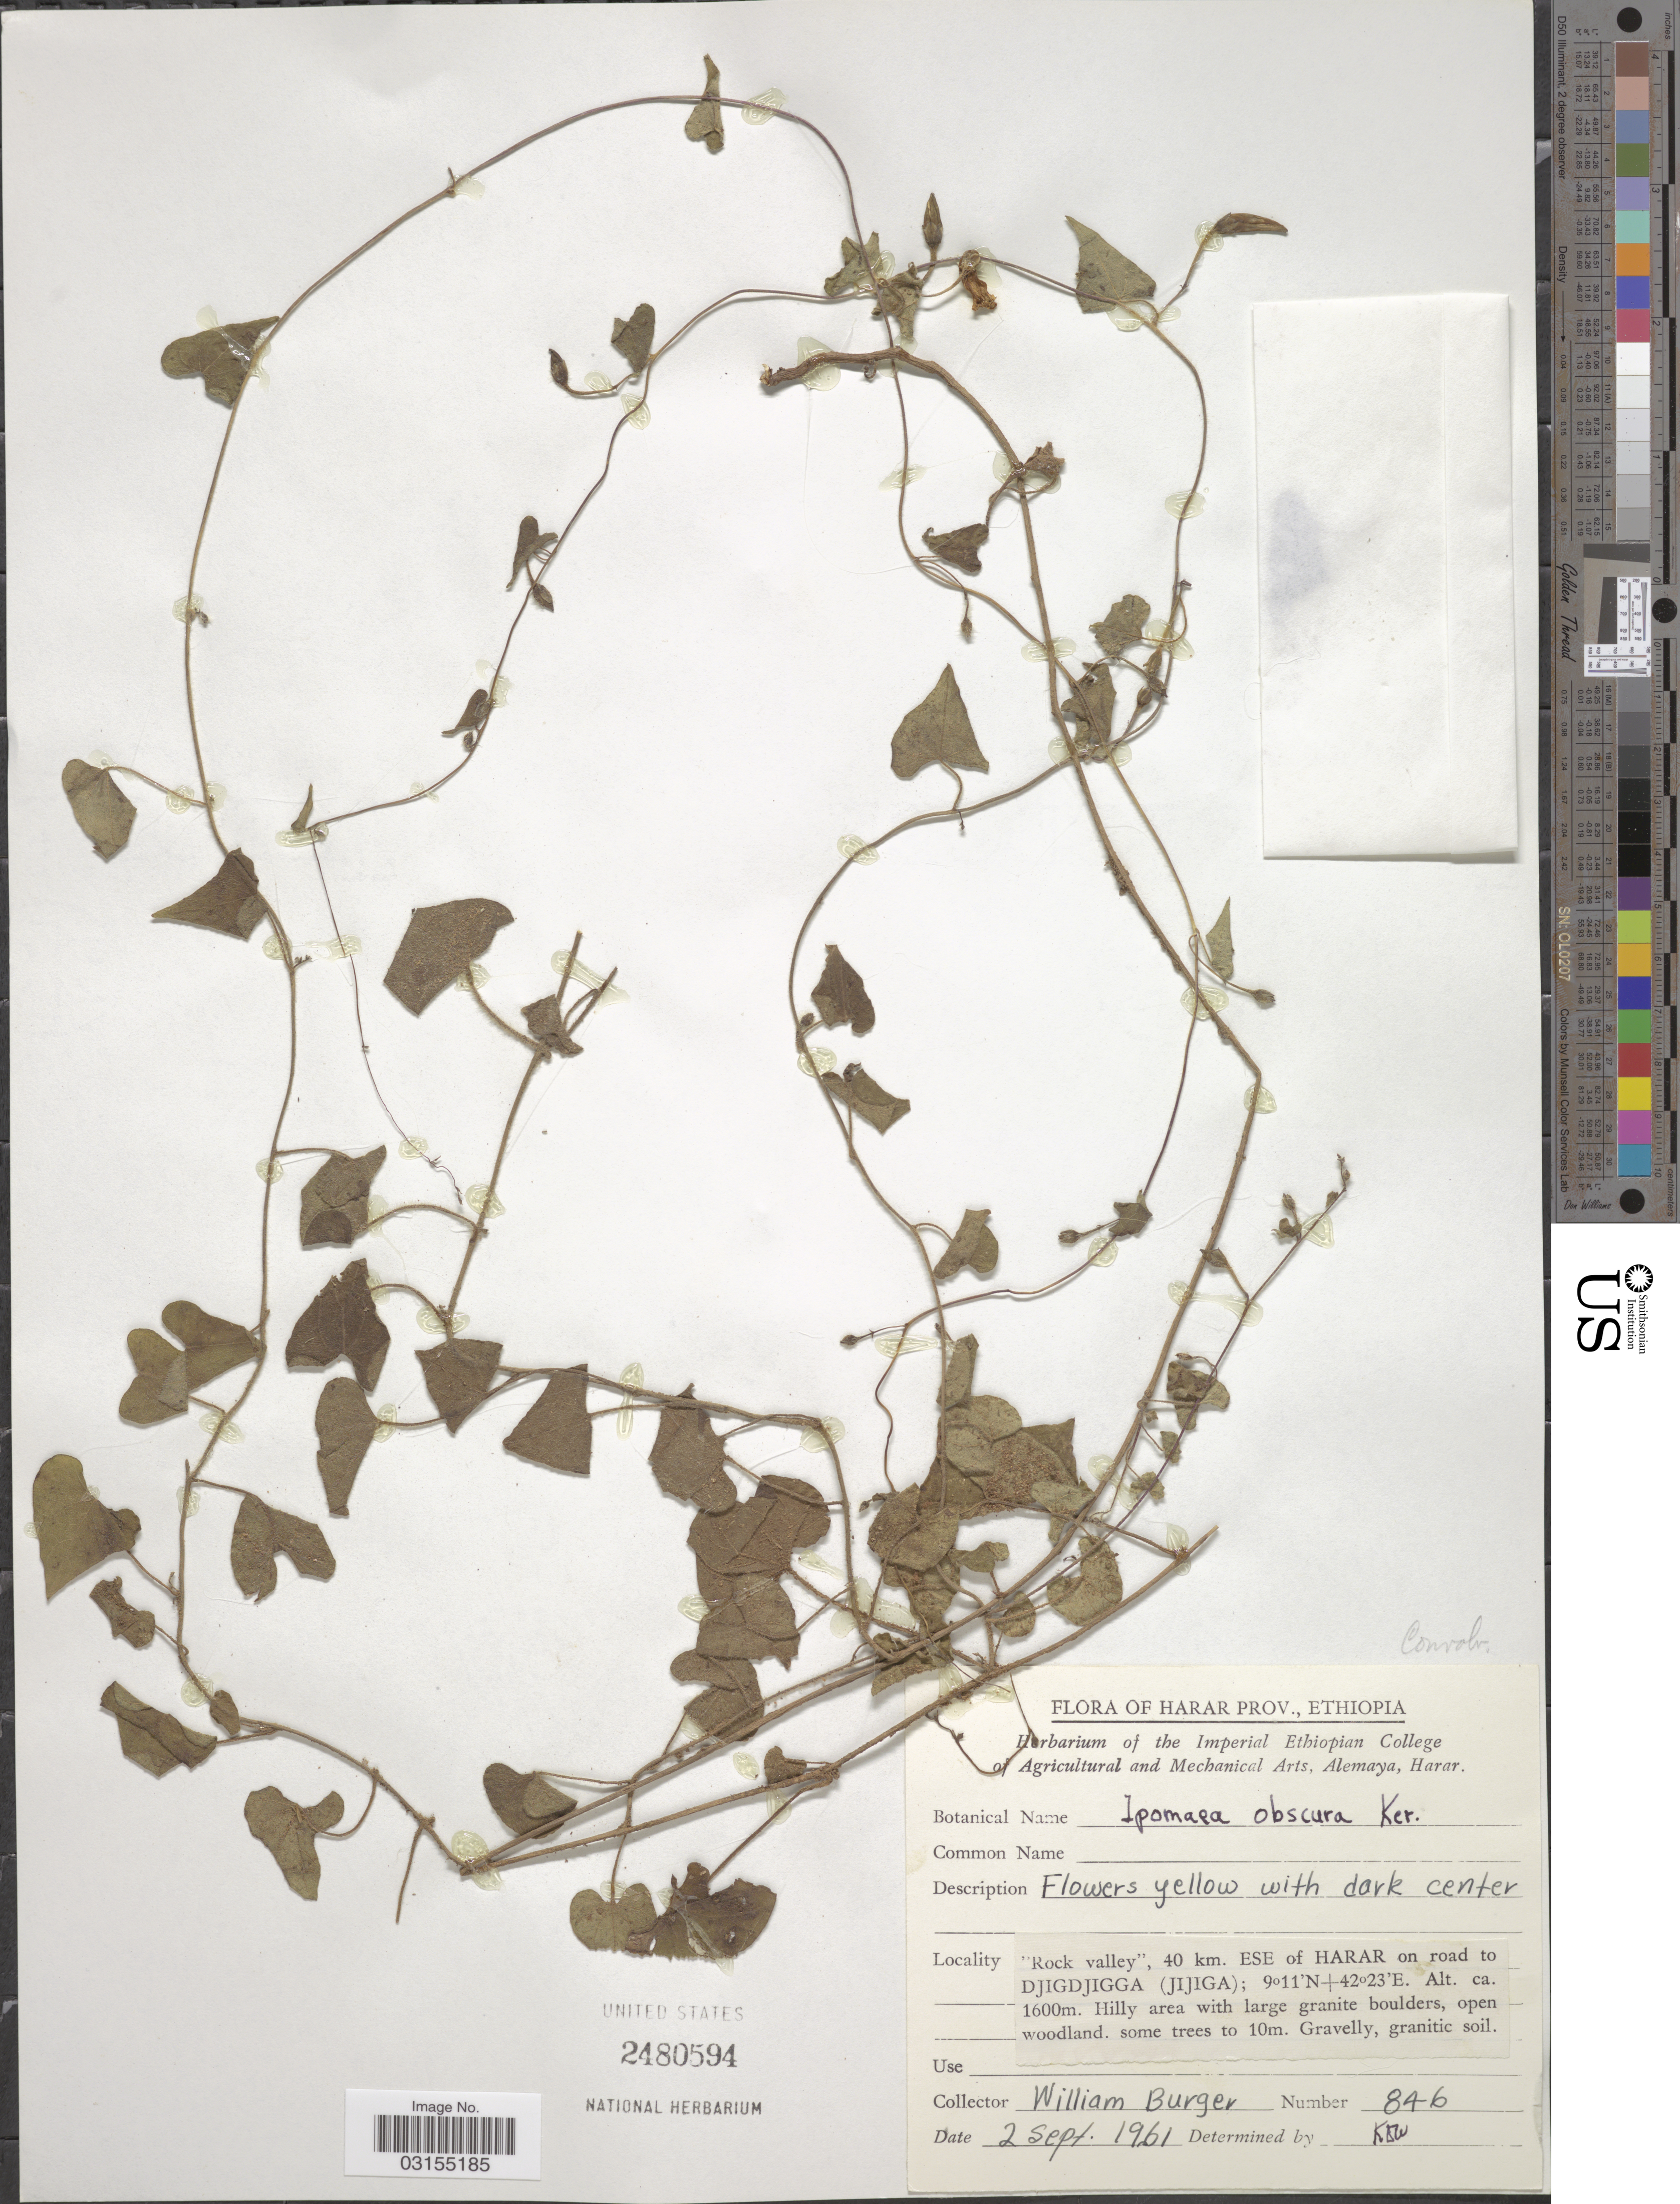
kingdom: Plantae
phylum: Tracheophyta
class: Magnoliopsida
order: Solanales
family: Convolvulaceae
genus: Ipomoea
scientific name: Ipomoea obscura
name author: (L.) Ker Gawl.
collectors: W. Burger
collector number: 846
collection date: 1961-09-02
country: Ethiopia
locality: Harar Prov. "Rock valley", 40 km. ESE of Harar on road to Djigdjigga (Jijiga).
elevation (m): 1600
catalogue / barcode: US 2480594